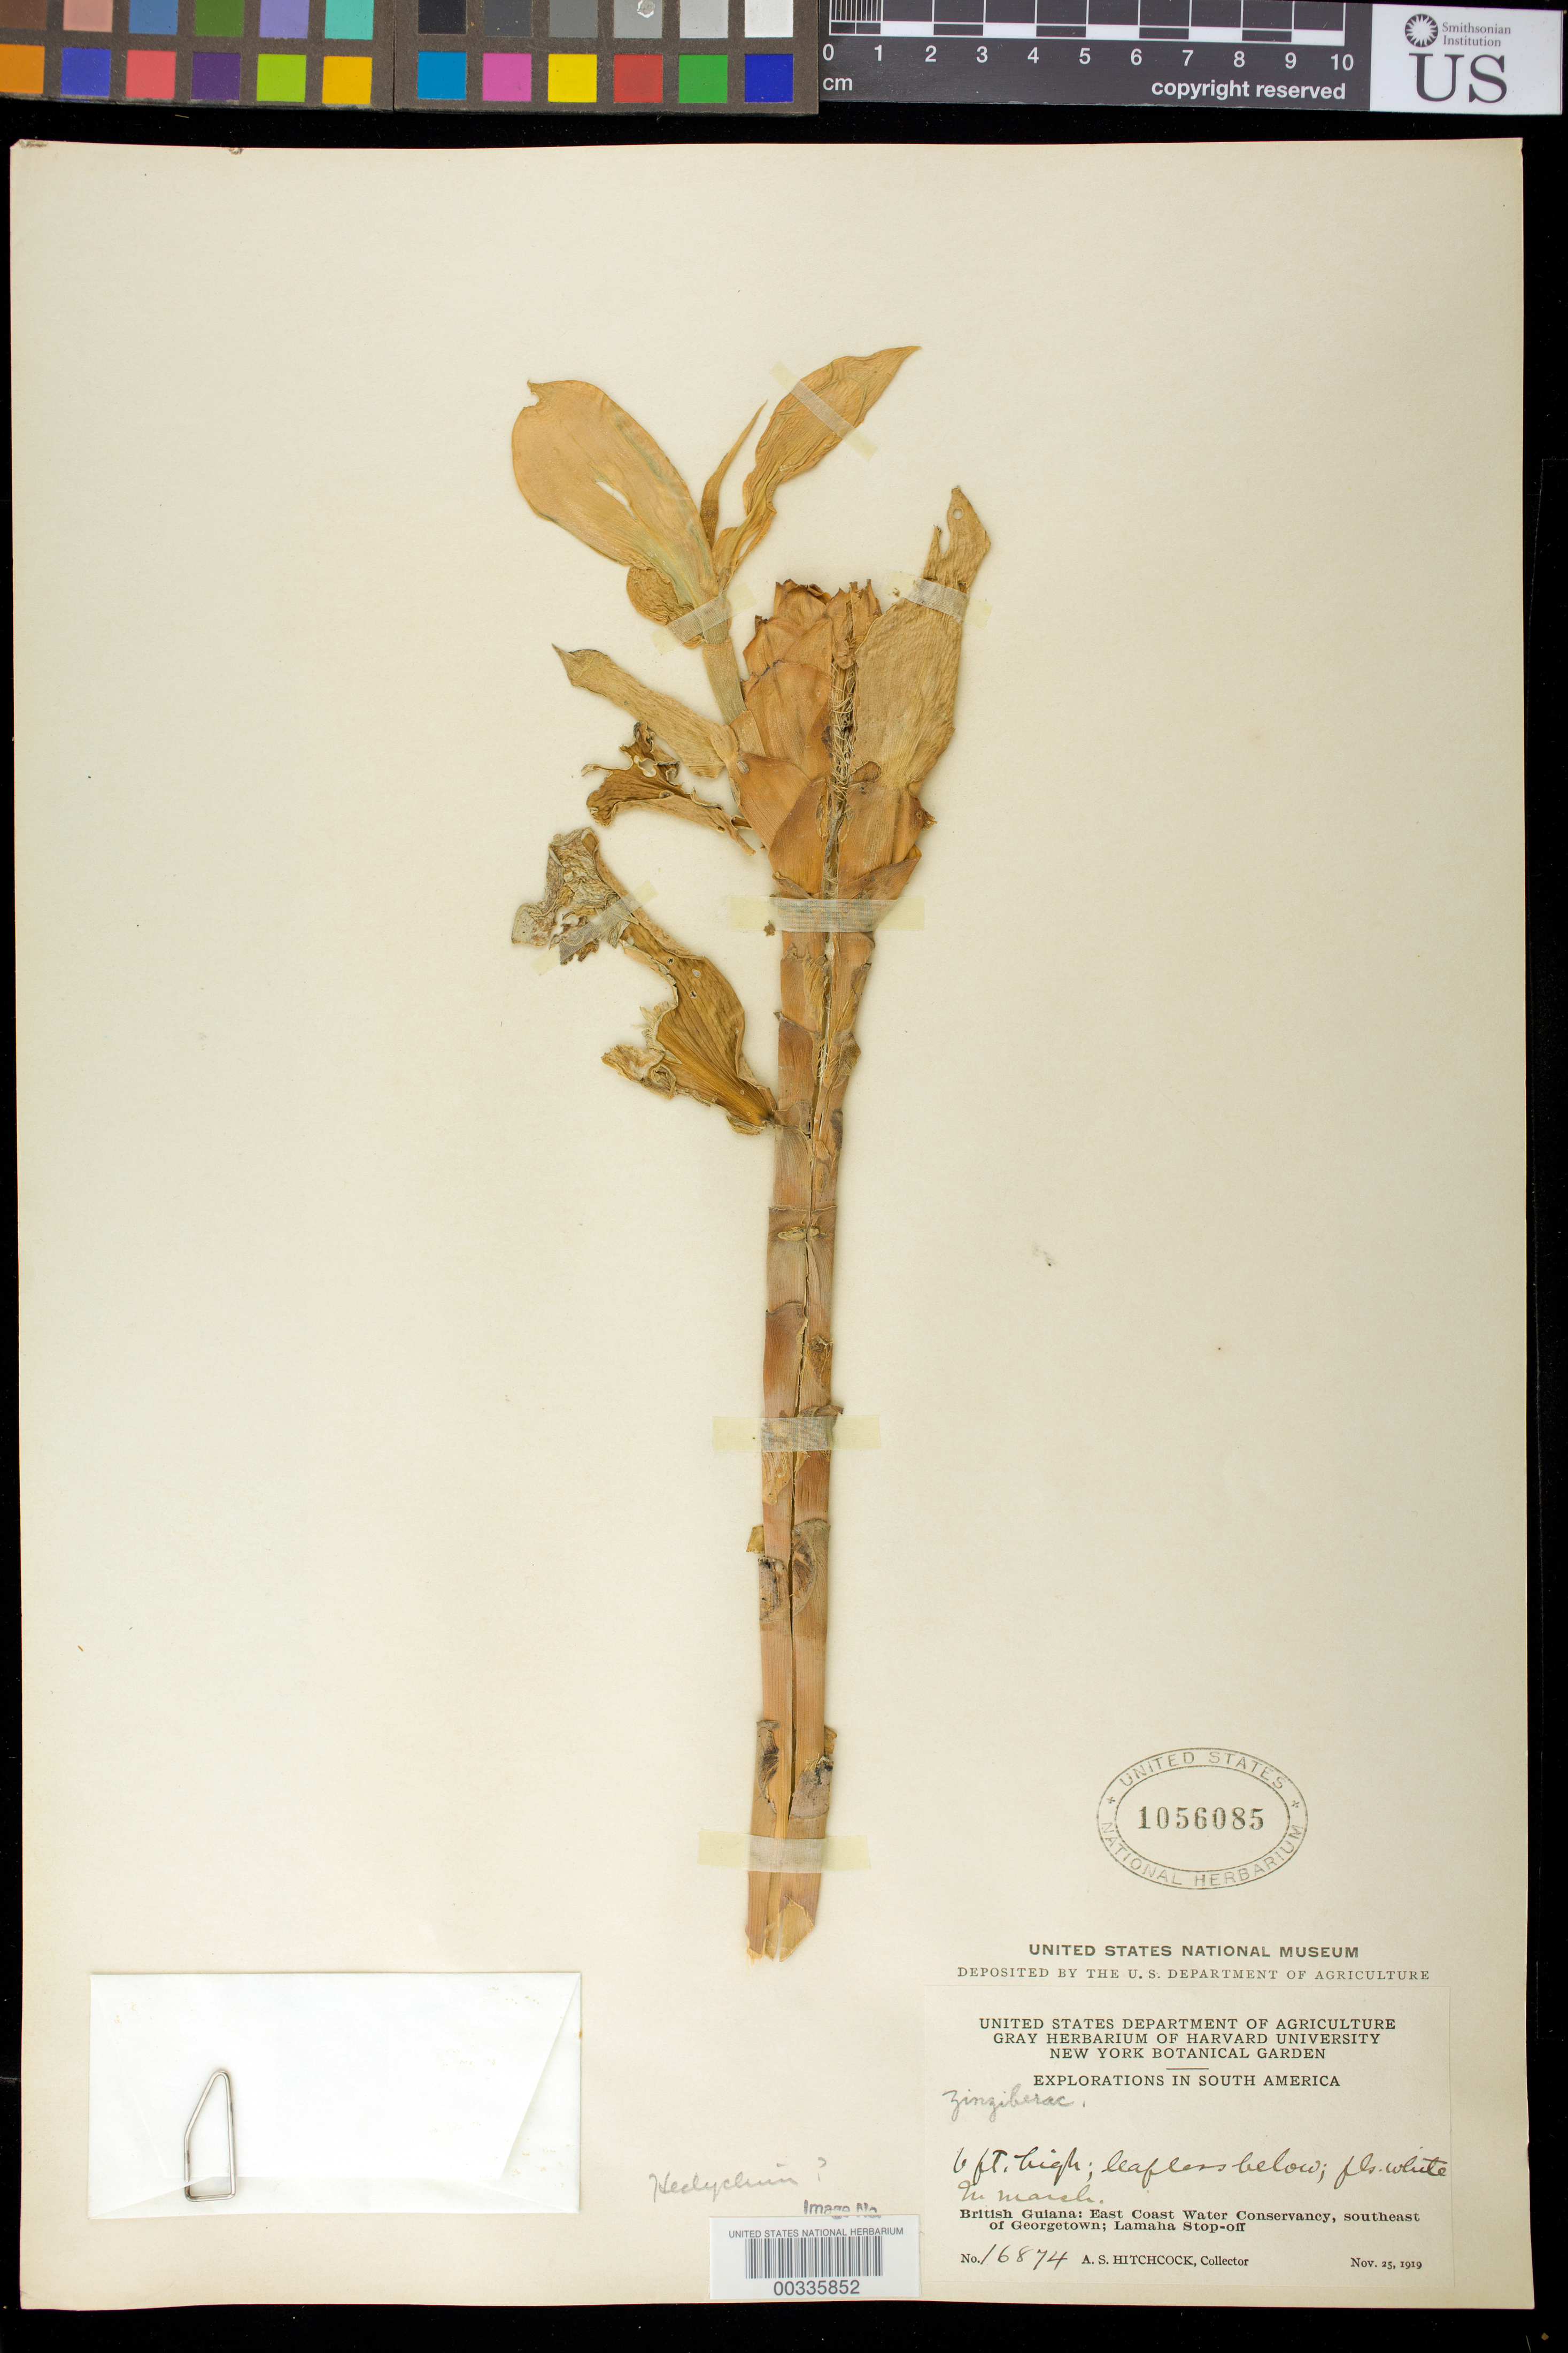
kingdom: Plantae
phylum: Tracheophyta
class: Liliopsida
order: Zingiberales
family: Zingiberaceae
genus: Hedychium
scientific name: Hedychium sp.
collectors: A. S. Hitchcock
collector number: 16874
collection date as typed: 25 Nov 1919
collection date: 1919-11-25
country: Guyana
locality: East coast water conservancy, se of georgetown, lamaha stop-off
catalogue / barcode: US 1056085